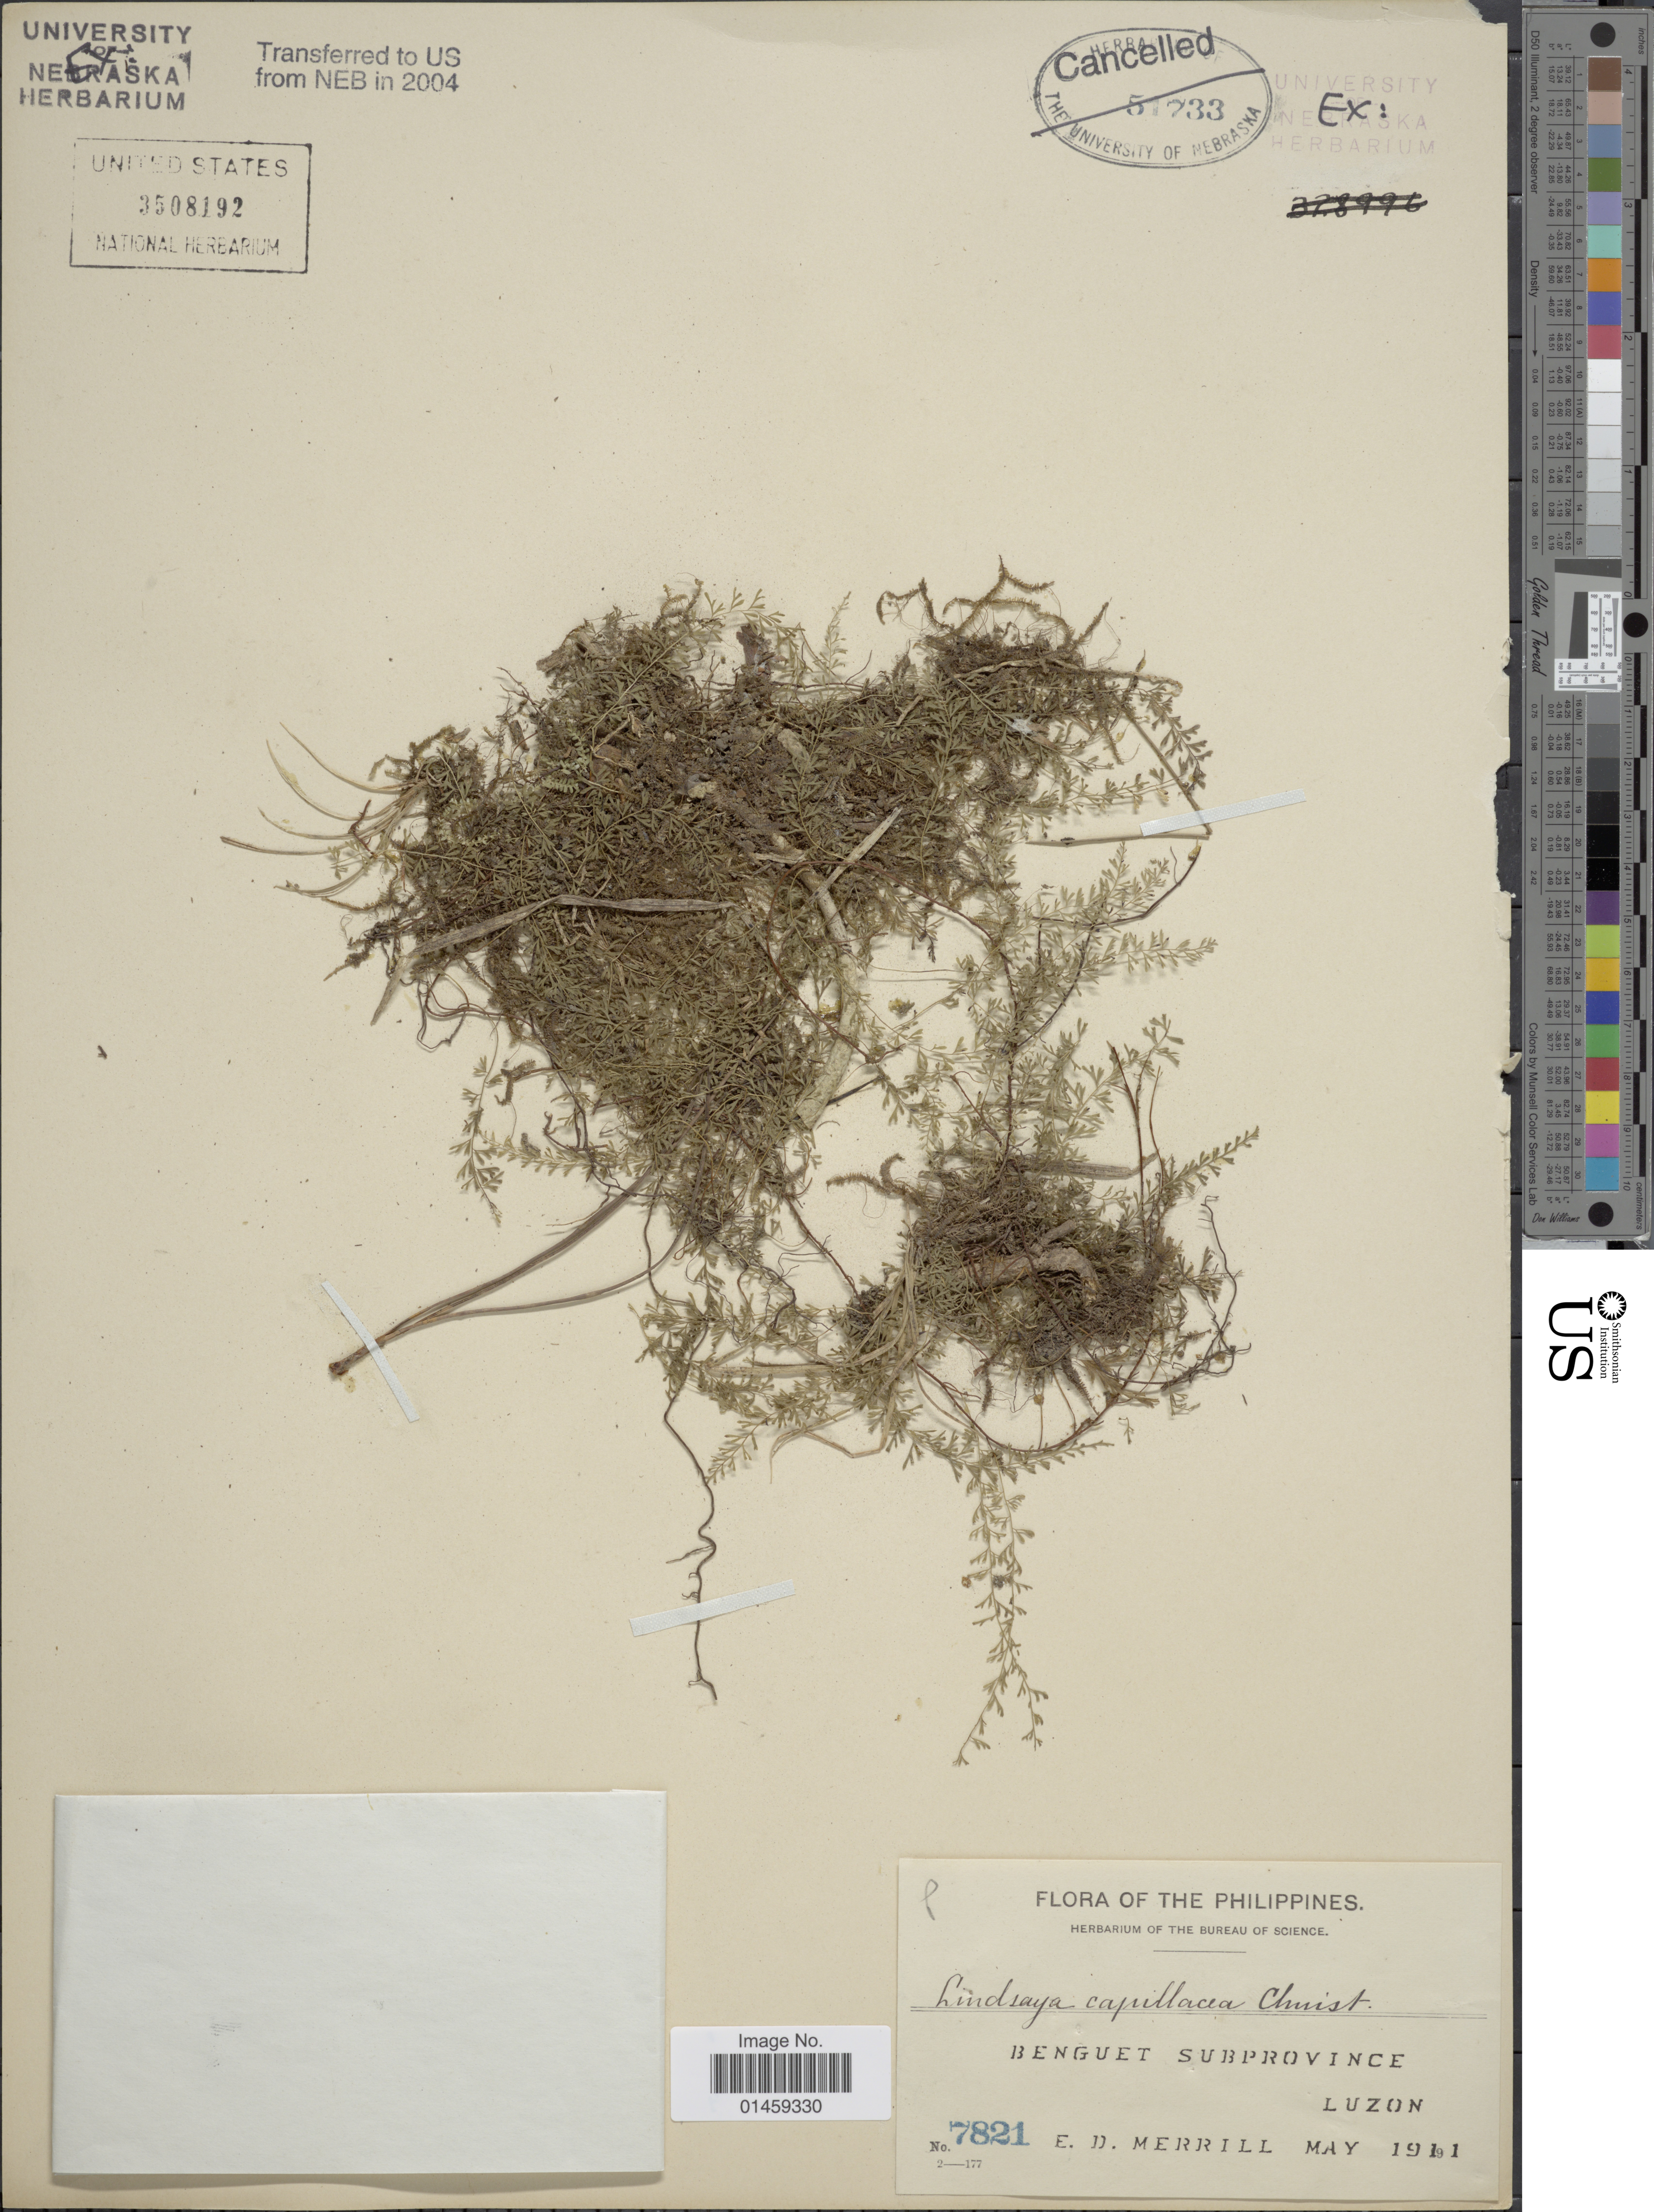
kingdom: Plantae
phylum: Tracheophyta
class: Polypodiopsida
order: Polypodiales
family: Lindsaeaceae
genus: Lindsaea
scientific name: Lindsaea capillacea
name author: Christ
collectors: E. D. Merrill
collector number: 7821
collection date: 1911-05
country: Philippines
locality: Benguet Subprovince. Luzon.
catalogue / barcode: US 3508192